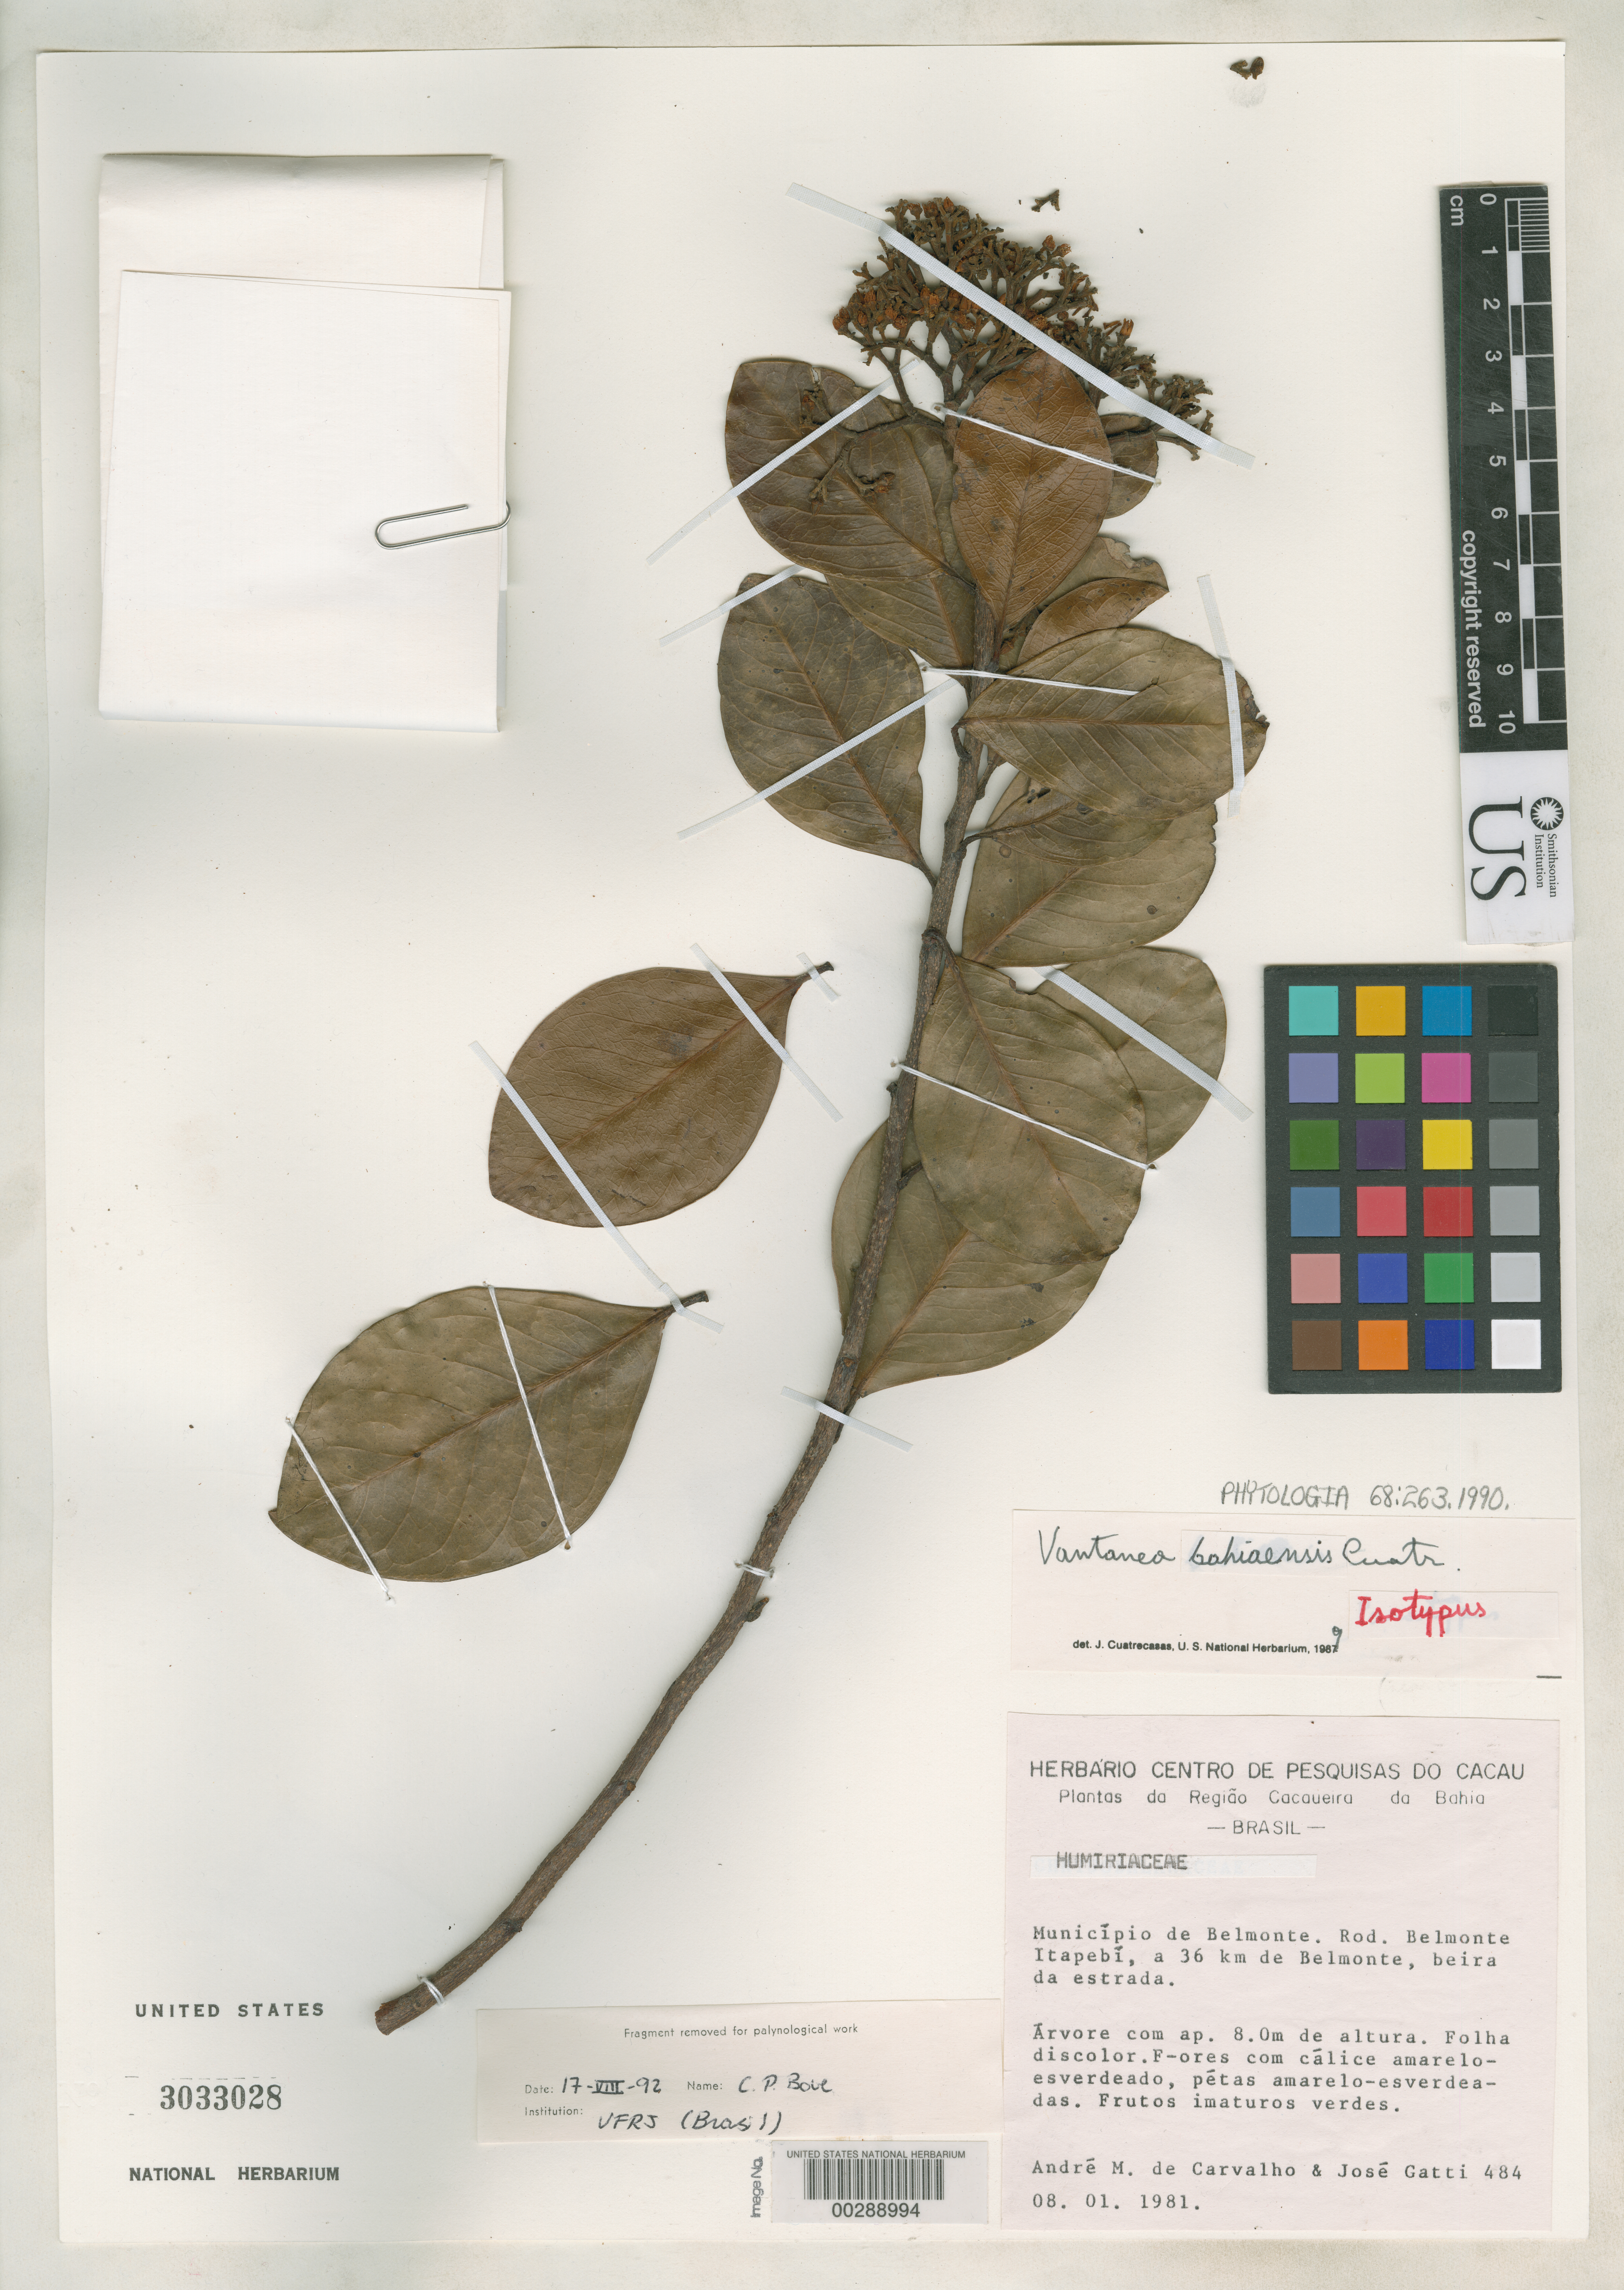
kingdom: Plantae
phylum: Tracheophyta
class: Magnoliopsida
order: Malpighiales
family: Humiriaceae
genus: Vantanea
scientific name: Vantanea bahiaensis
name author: Cuatrec.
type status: Isotype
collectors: A. M. Carvalho & J. Gatti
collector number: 484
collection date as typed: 01 Aug 1981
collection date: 1981-08-01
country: Brazil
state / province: Bahia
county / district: Belmonte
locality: Rod. Belmonte, Itapebi, 36 km of Belmonte, beira de estrada.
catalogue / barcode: US 3033028